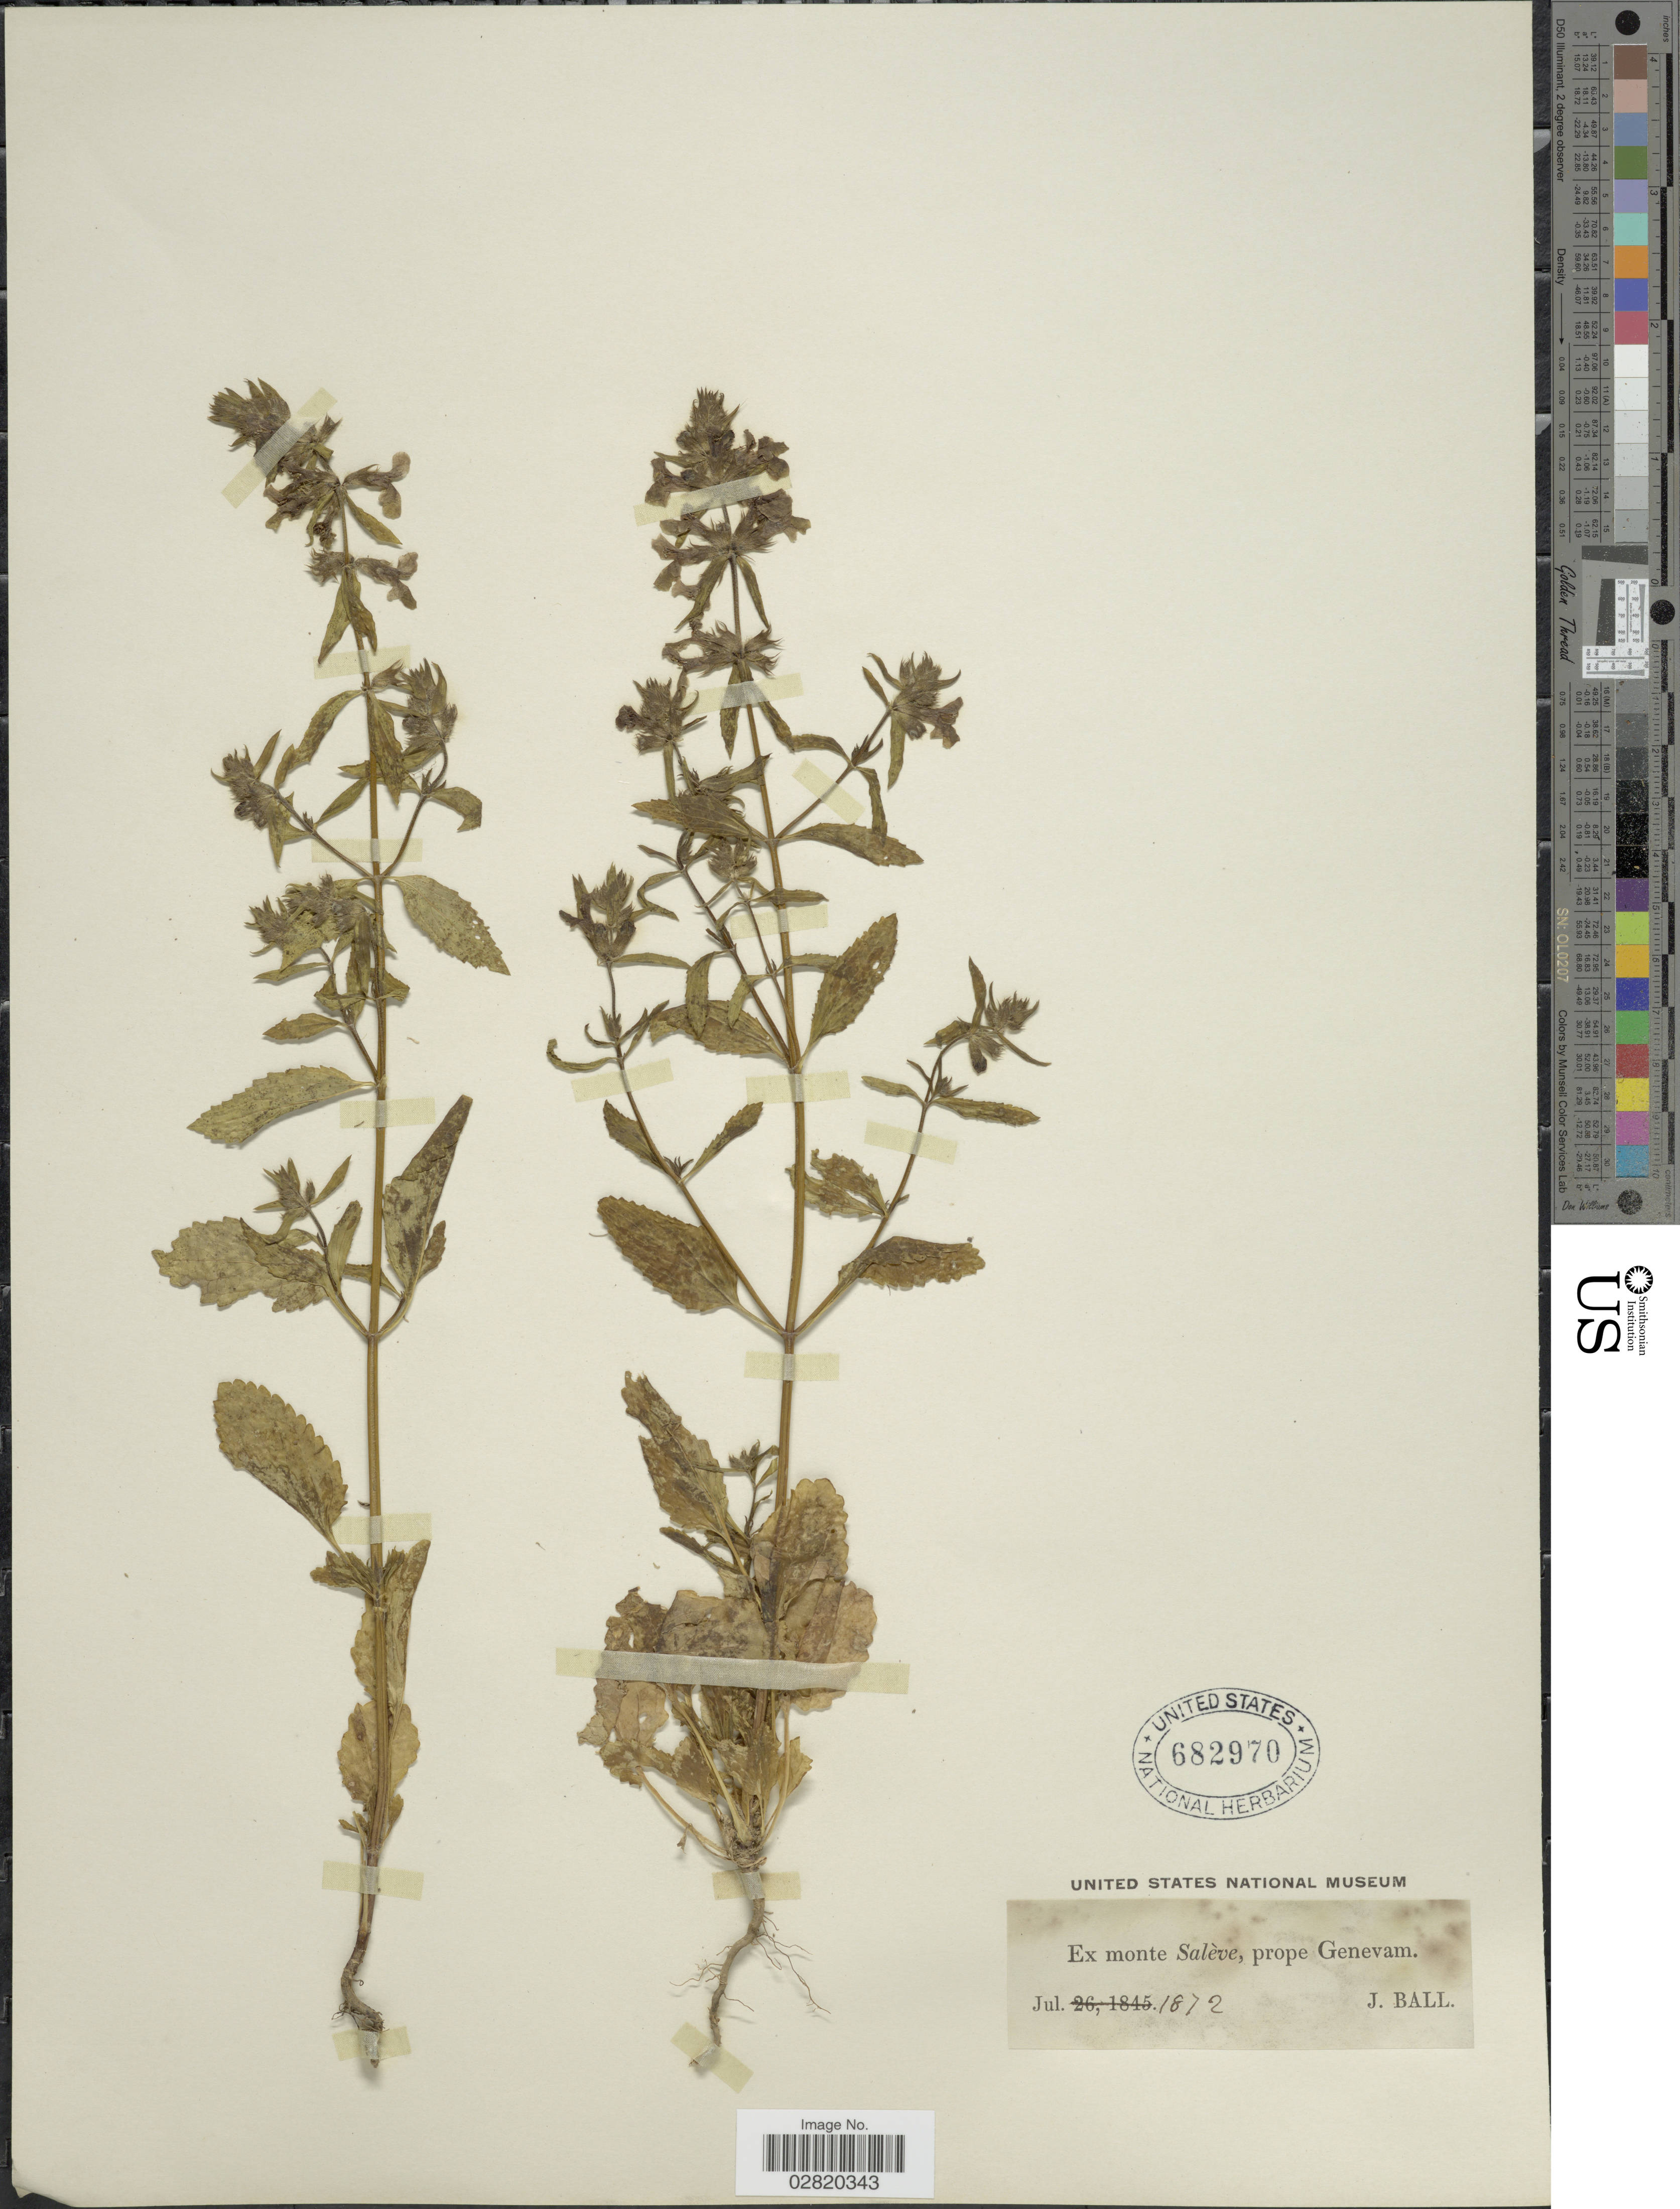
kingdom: Plantae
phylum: Tracheophyta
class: Magnoliopsida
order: Lamiales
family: Lamiaceae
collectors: J. Ball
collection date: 1872-07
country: Switzerland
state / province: Genève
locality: Ex monte Salève, prope Genevam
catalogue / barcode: US 682970